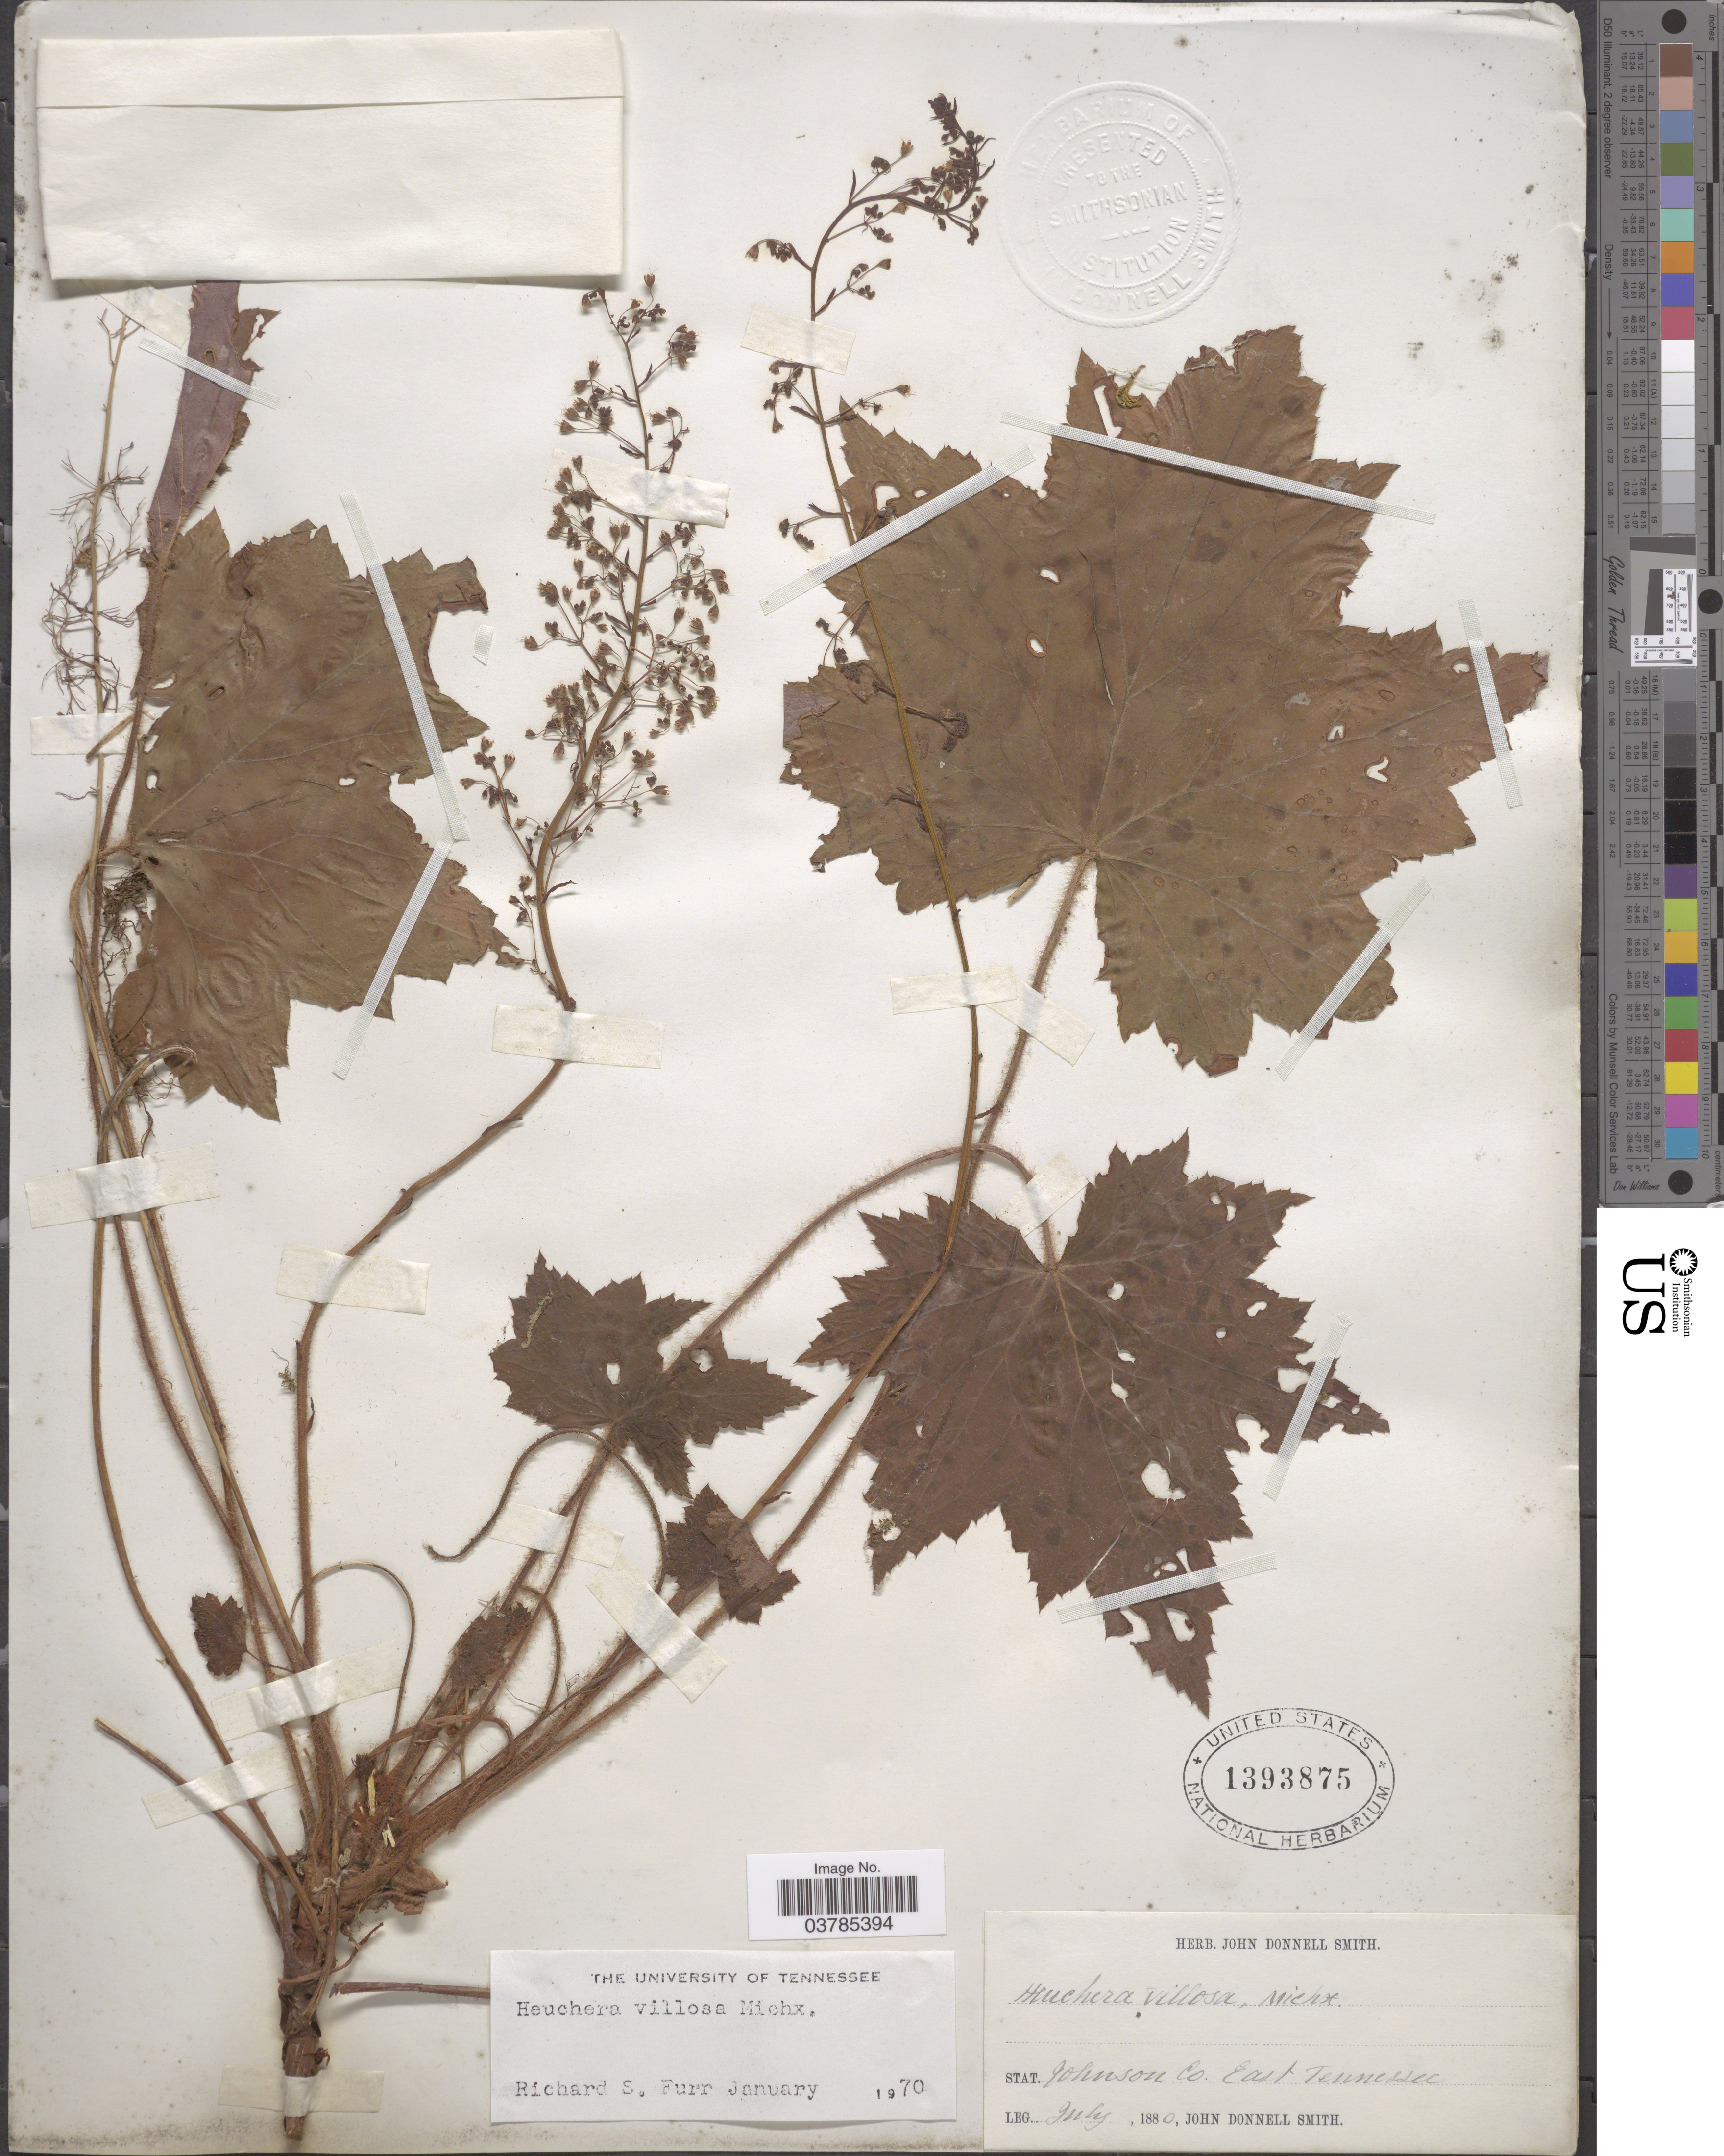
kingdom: Plantae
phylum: Tracheophyta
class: Magnoliopsida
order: Saxifragales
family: Saxifragaceae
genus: Heuchera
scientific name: Heuchera villosa var. macrorhiza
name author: (Small) Rosend. et al.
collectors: J. Donnell Smith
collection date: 1880-07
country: United States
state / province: Tennessee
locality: Stat. Johnson Co. East Tennessee.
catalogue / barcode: US 1393875